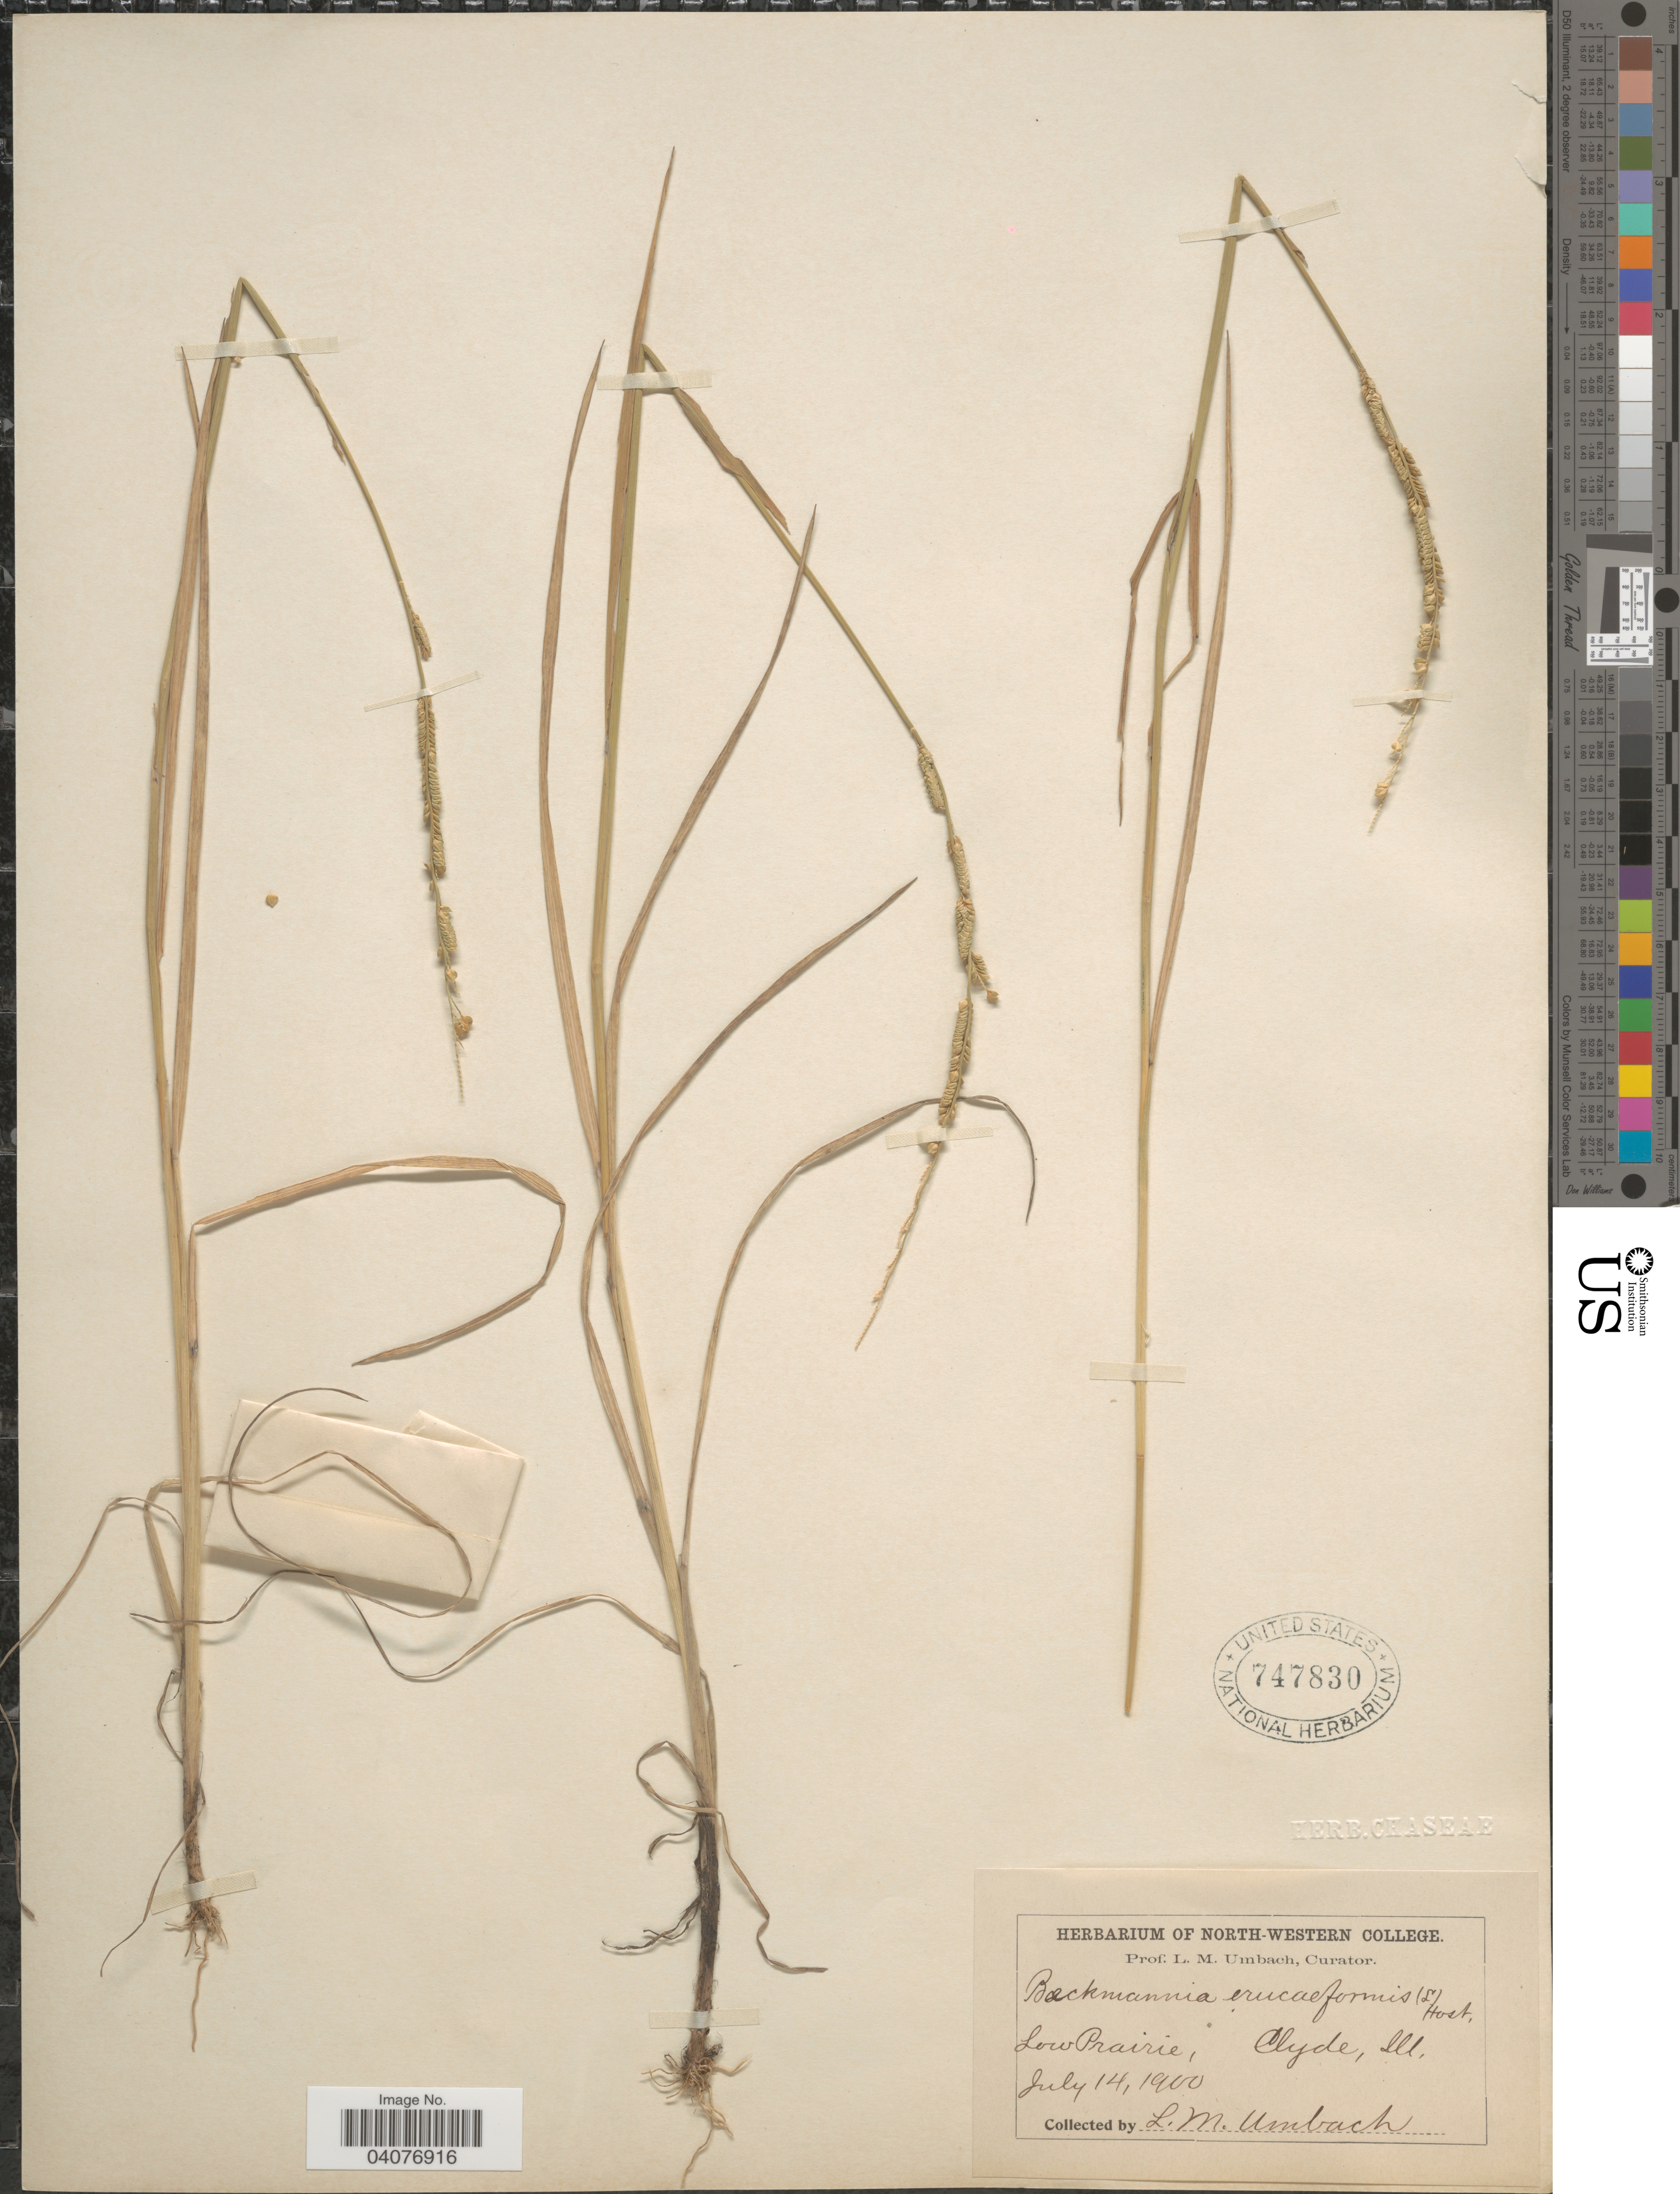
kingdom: Plantae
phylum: Tracheophyta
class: Liliopsida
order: Poales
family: Poaceae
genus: Beckmannia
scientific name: Beckmannia syzigachne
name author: (Steud.) Fernald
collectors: L. M. Umbach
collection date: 1900-07-14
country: United States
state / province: Illinois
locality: Low Prairie, Clyde.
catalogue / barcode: US 747830